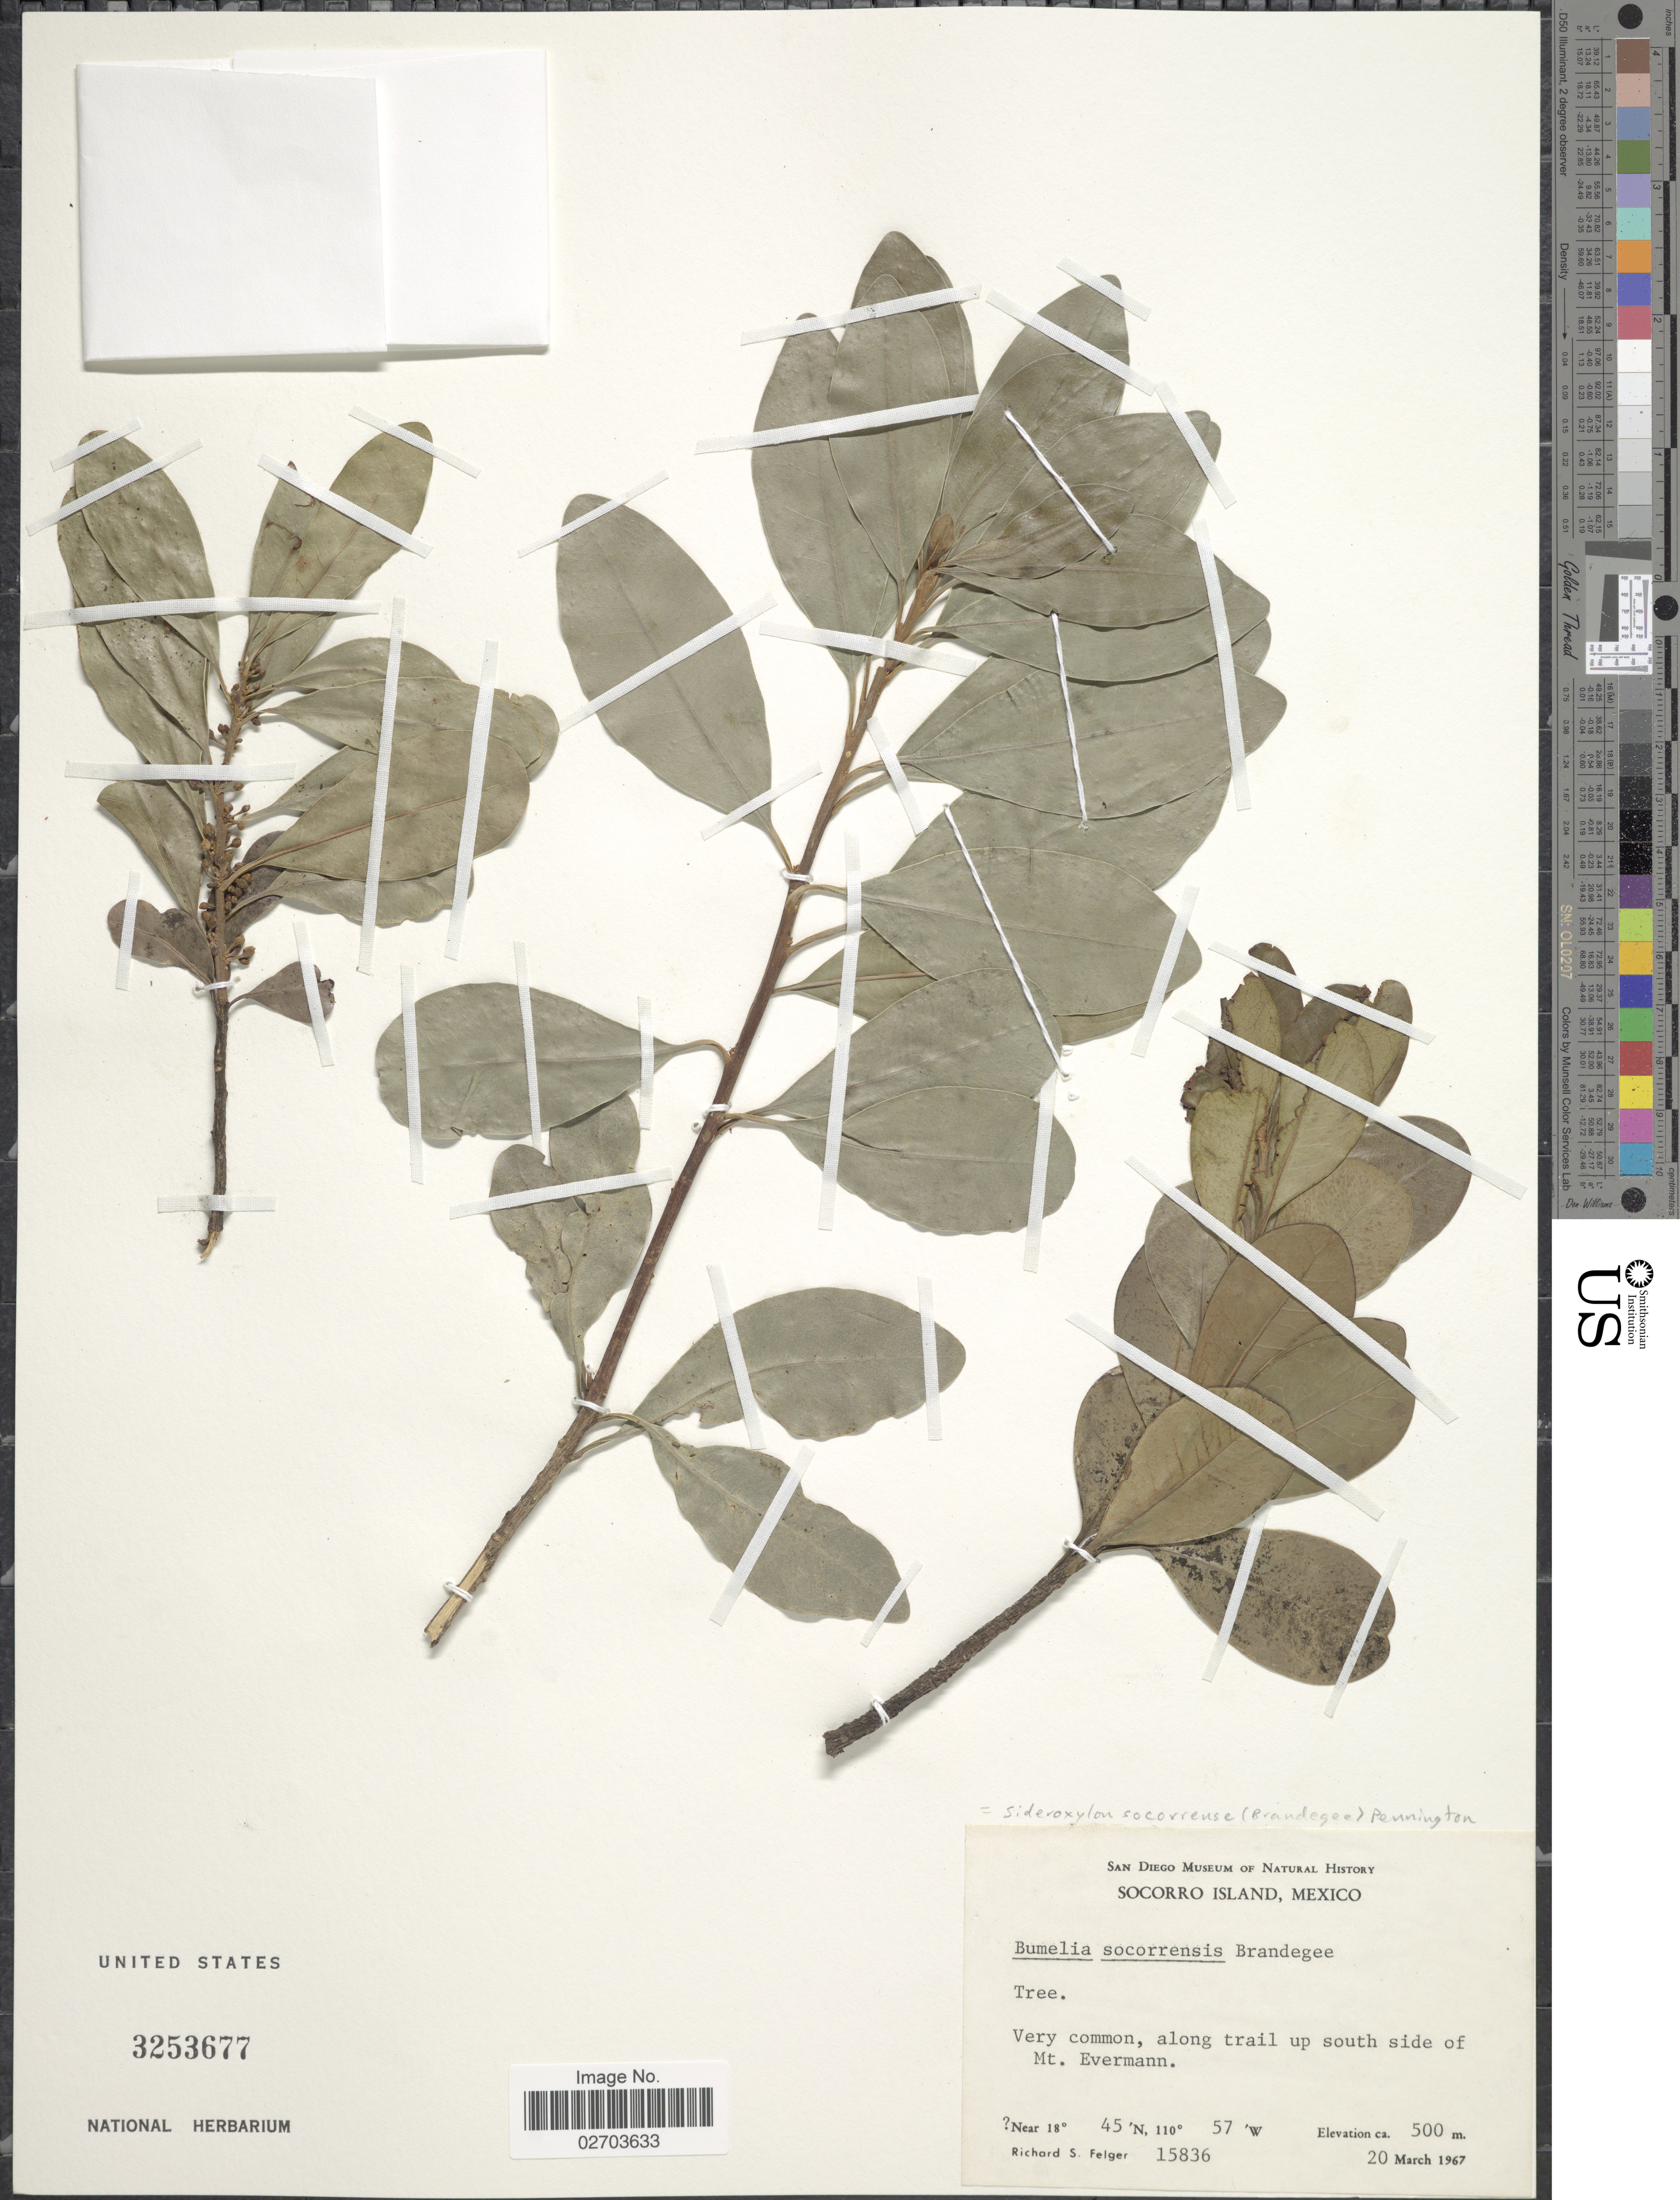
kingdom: Plantae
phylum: Tracheophyta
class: Magnoliopsida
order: Ericales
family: Sapotaceae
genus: Sideroxylon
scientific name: Sideroxylon socorrense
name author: (Brandegee) T.D. Penn.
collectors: R. S. Felger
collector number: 15836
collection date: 1967-03-20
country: Mexico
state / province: Colima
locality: Socorro Island, along trail up south side of Mt. Evermann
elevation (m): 600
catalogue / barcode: US 3253677